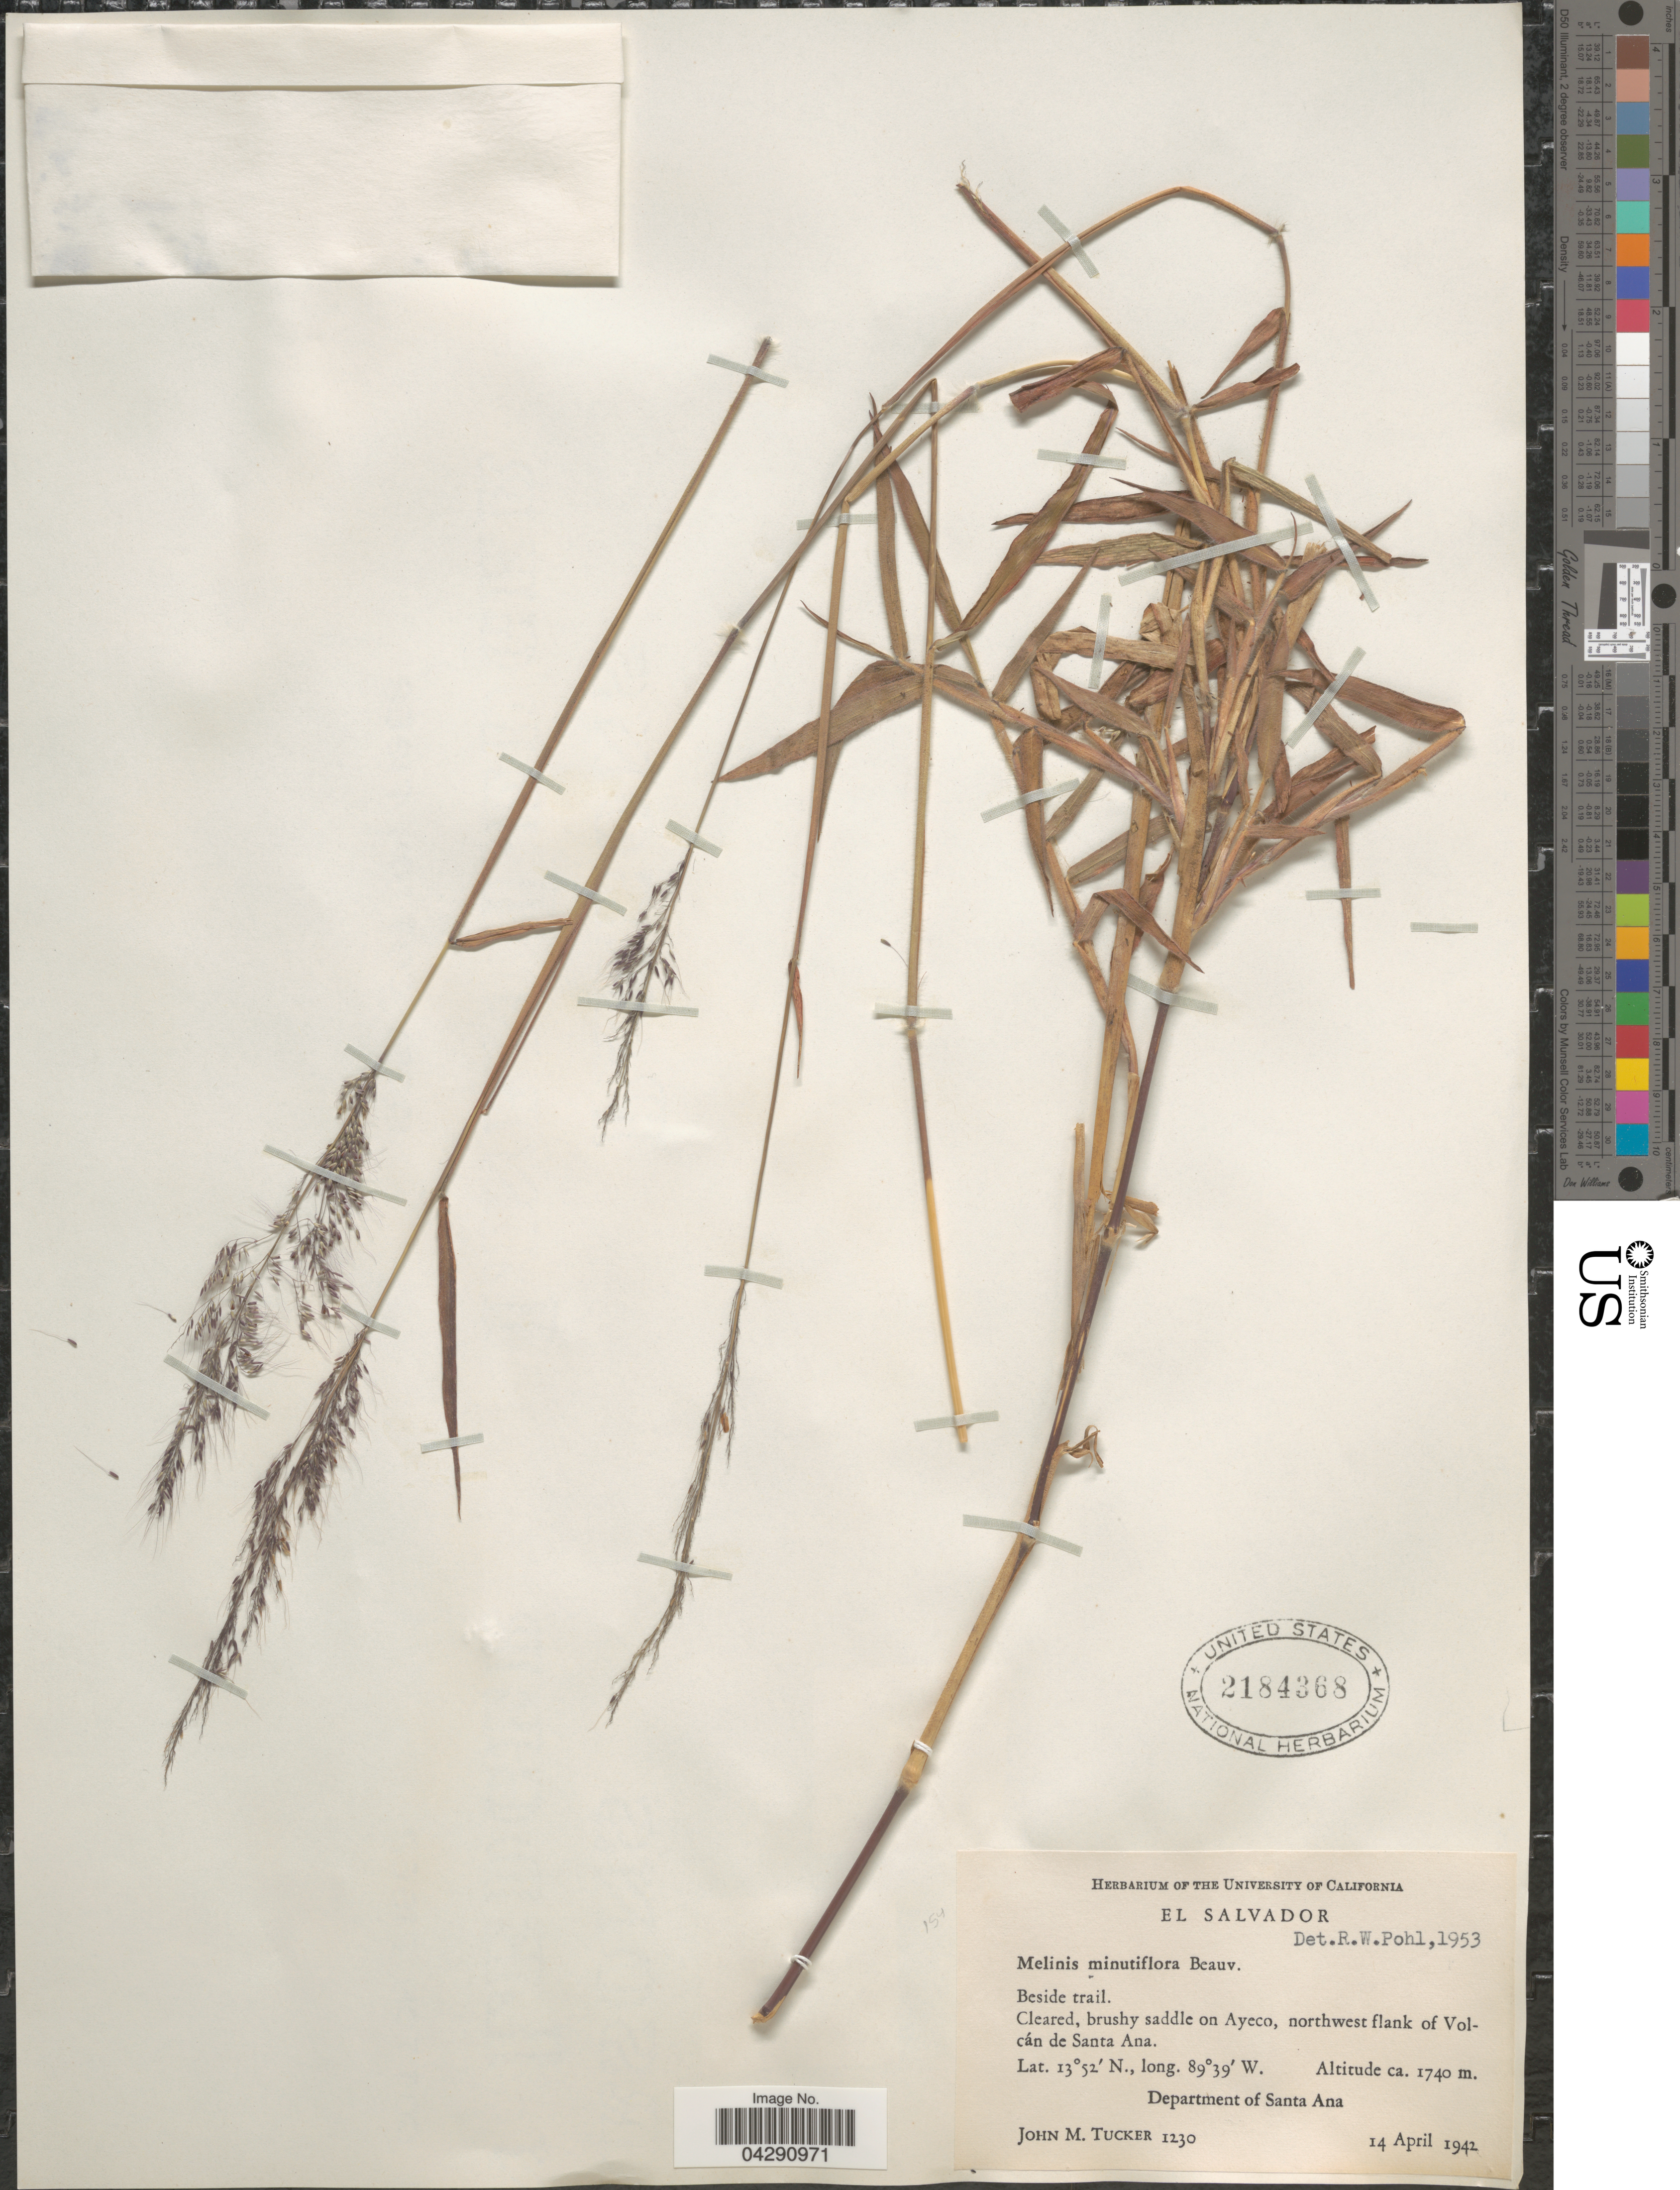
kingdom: Plantae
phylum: Tracheophyta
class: Liliopsida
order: Poales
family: Poaceae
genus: Melinis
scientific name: Melinis minutiflora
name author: P. Beauv.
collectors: J. M. Tucker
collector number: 1230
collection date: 1942-04-14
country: El Salvador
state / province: Santa Ana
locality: Beside trail. Cleared, brushy saddle on Ayeco, northwest flank of Volcán de Santa Ana. Department of Santa Ana.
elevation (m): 1740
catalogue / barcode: US 2184368